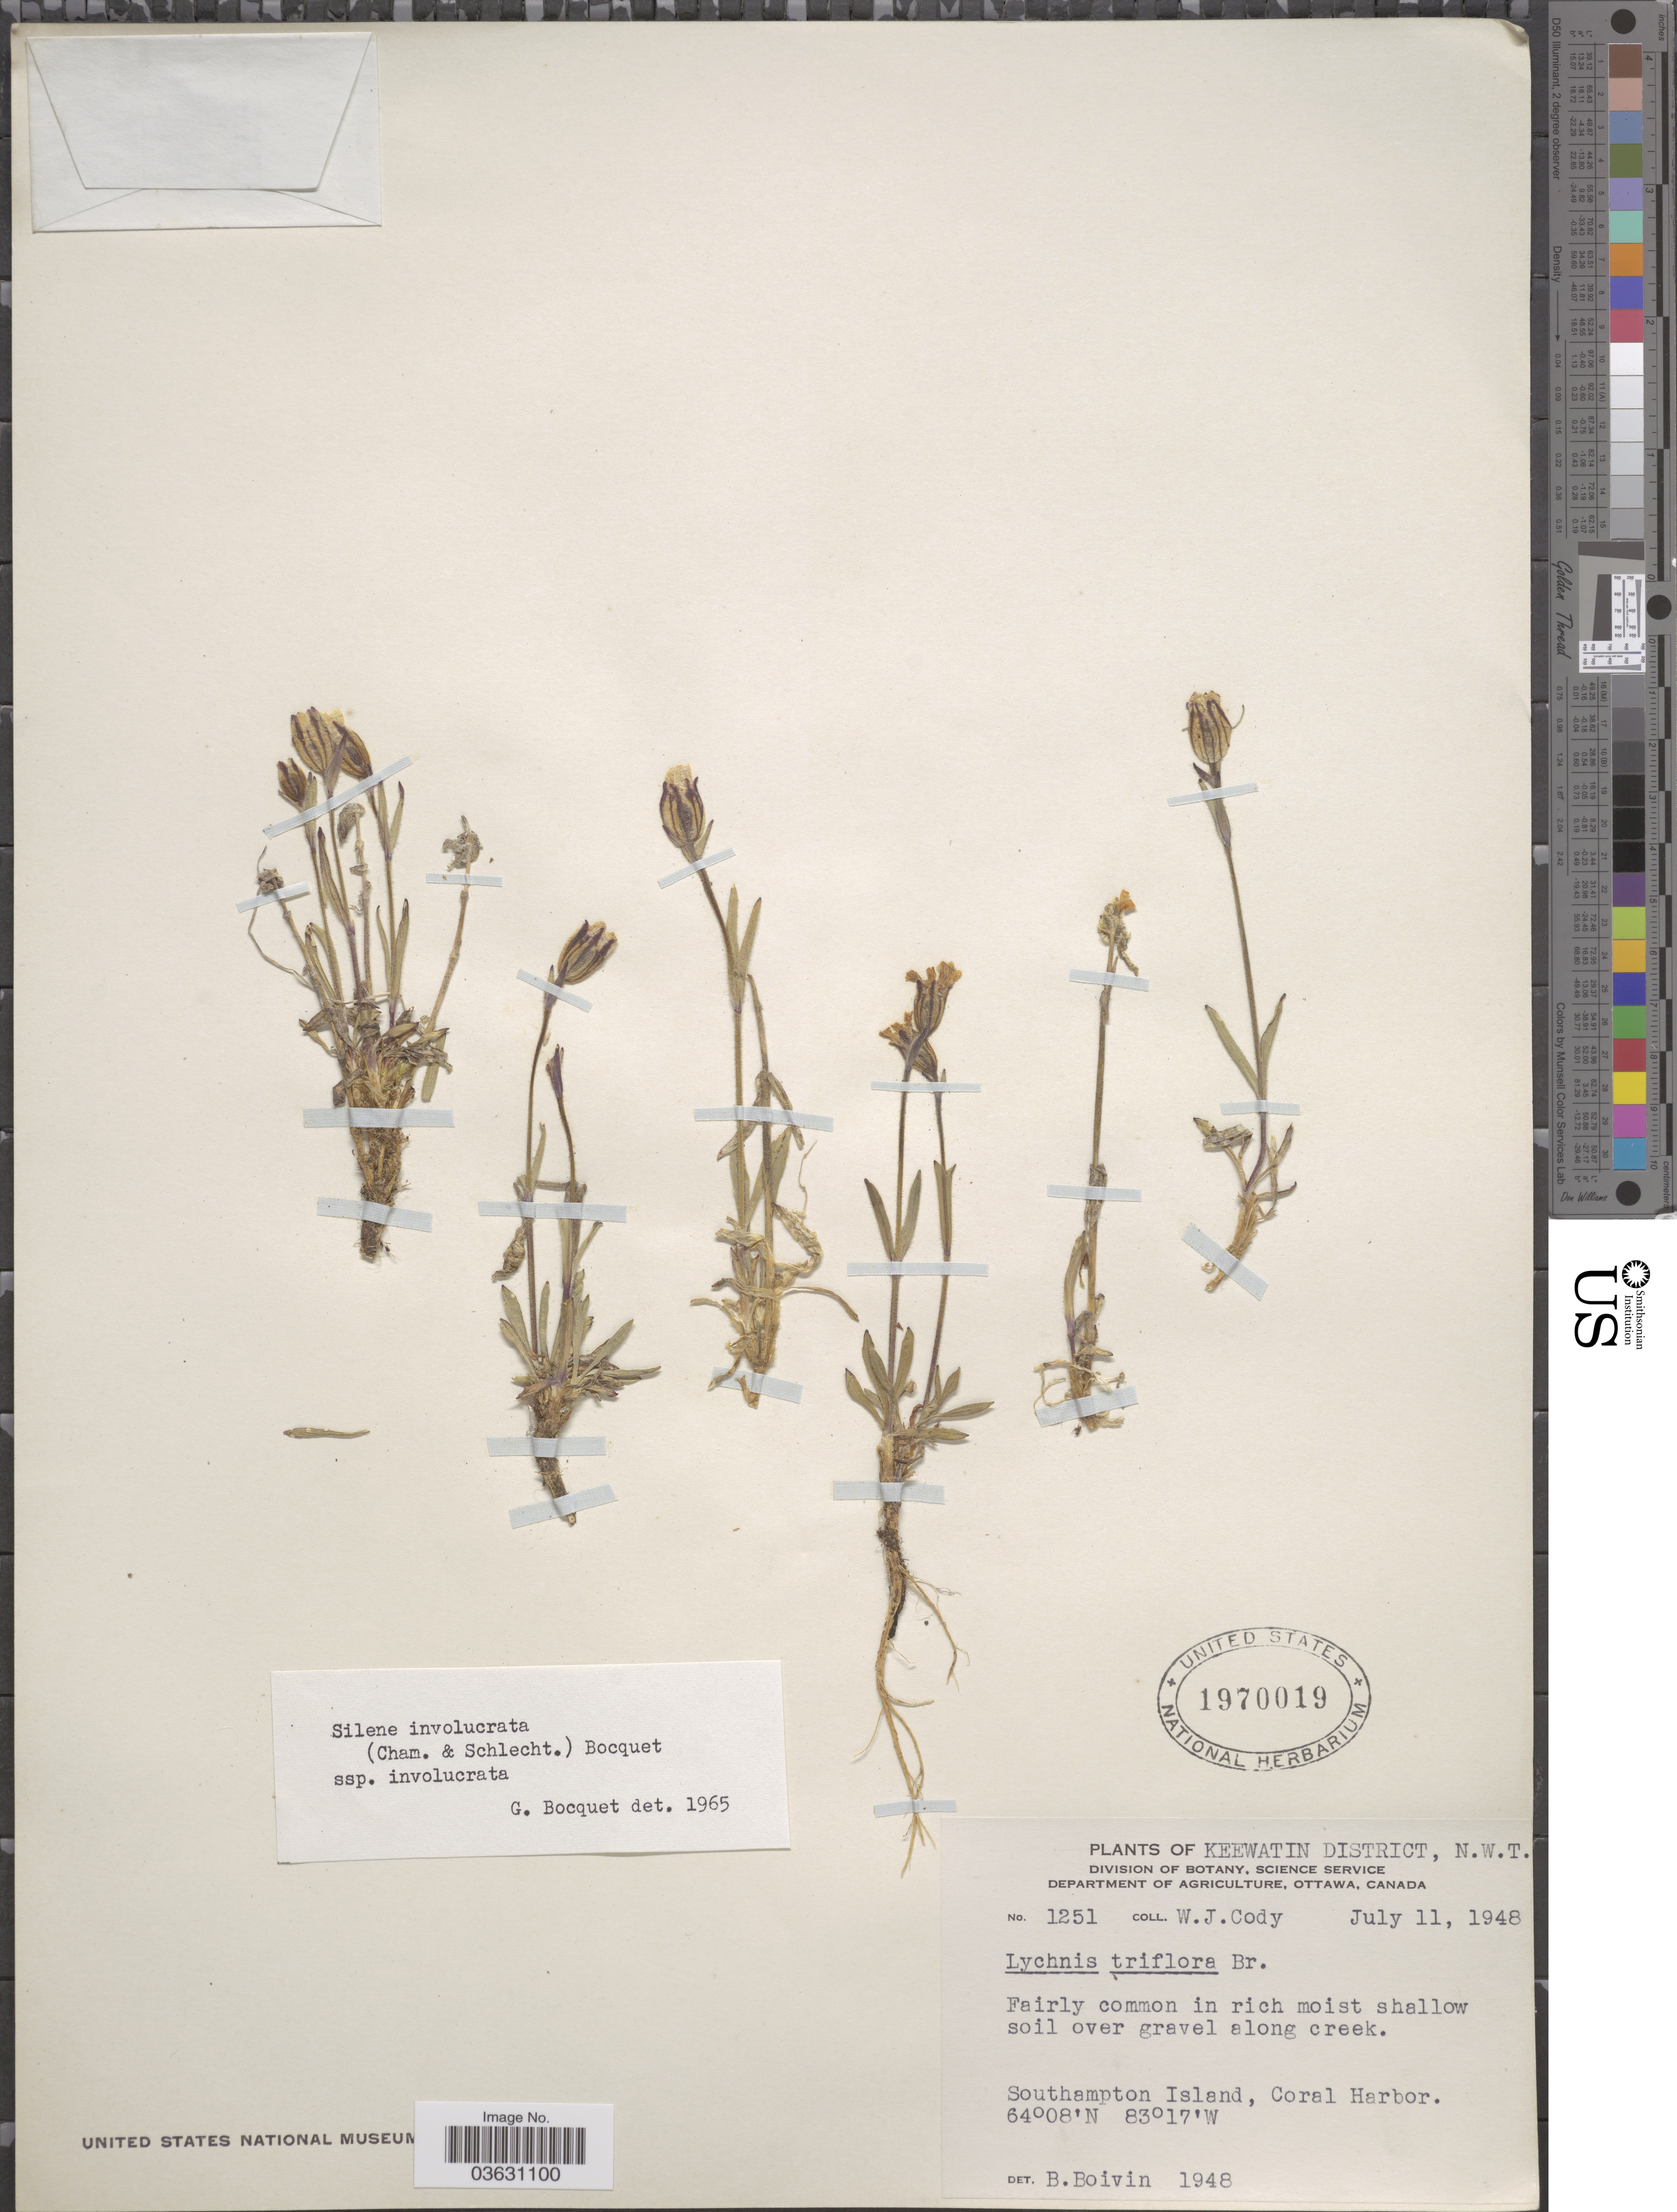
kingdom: Plantae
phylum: Tracheophyta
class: Magnoliopsida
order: Caryophyllales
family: Caryophyllaceae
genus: Silene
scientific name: Silene involucrata subsp. involucrata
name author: (Cham. & Schltdl.) Bocquet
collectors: W. Cody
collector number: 1251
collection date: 1948-07-11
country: Canada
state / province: Northwest Territories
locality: Keewatin District. Along creek. Southampton Island, Coral Harbor.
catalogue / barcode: US 1970019